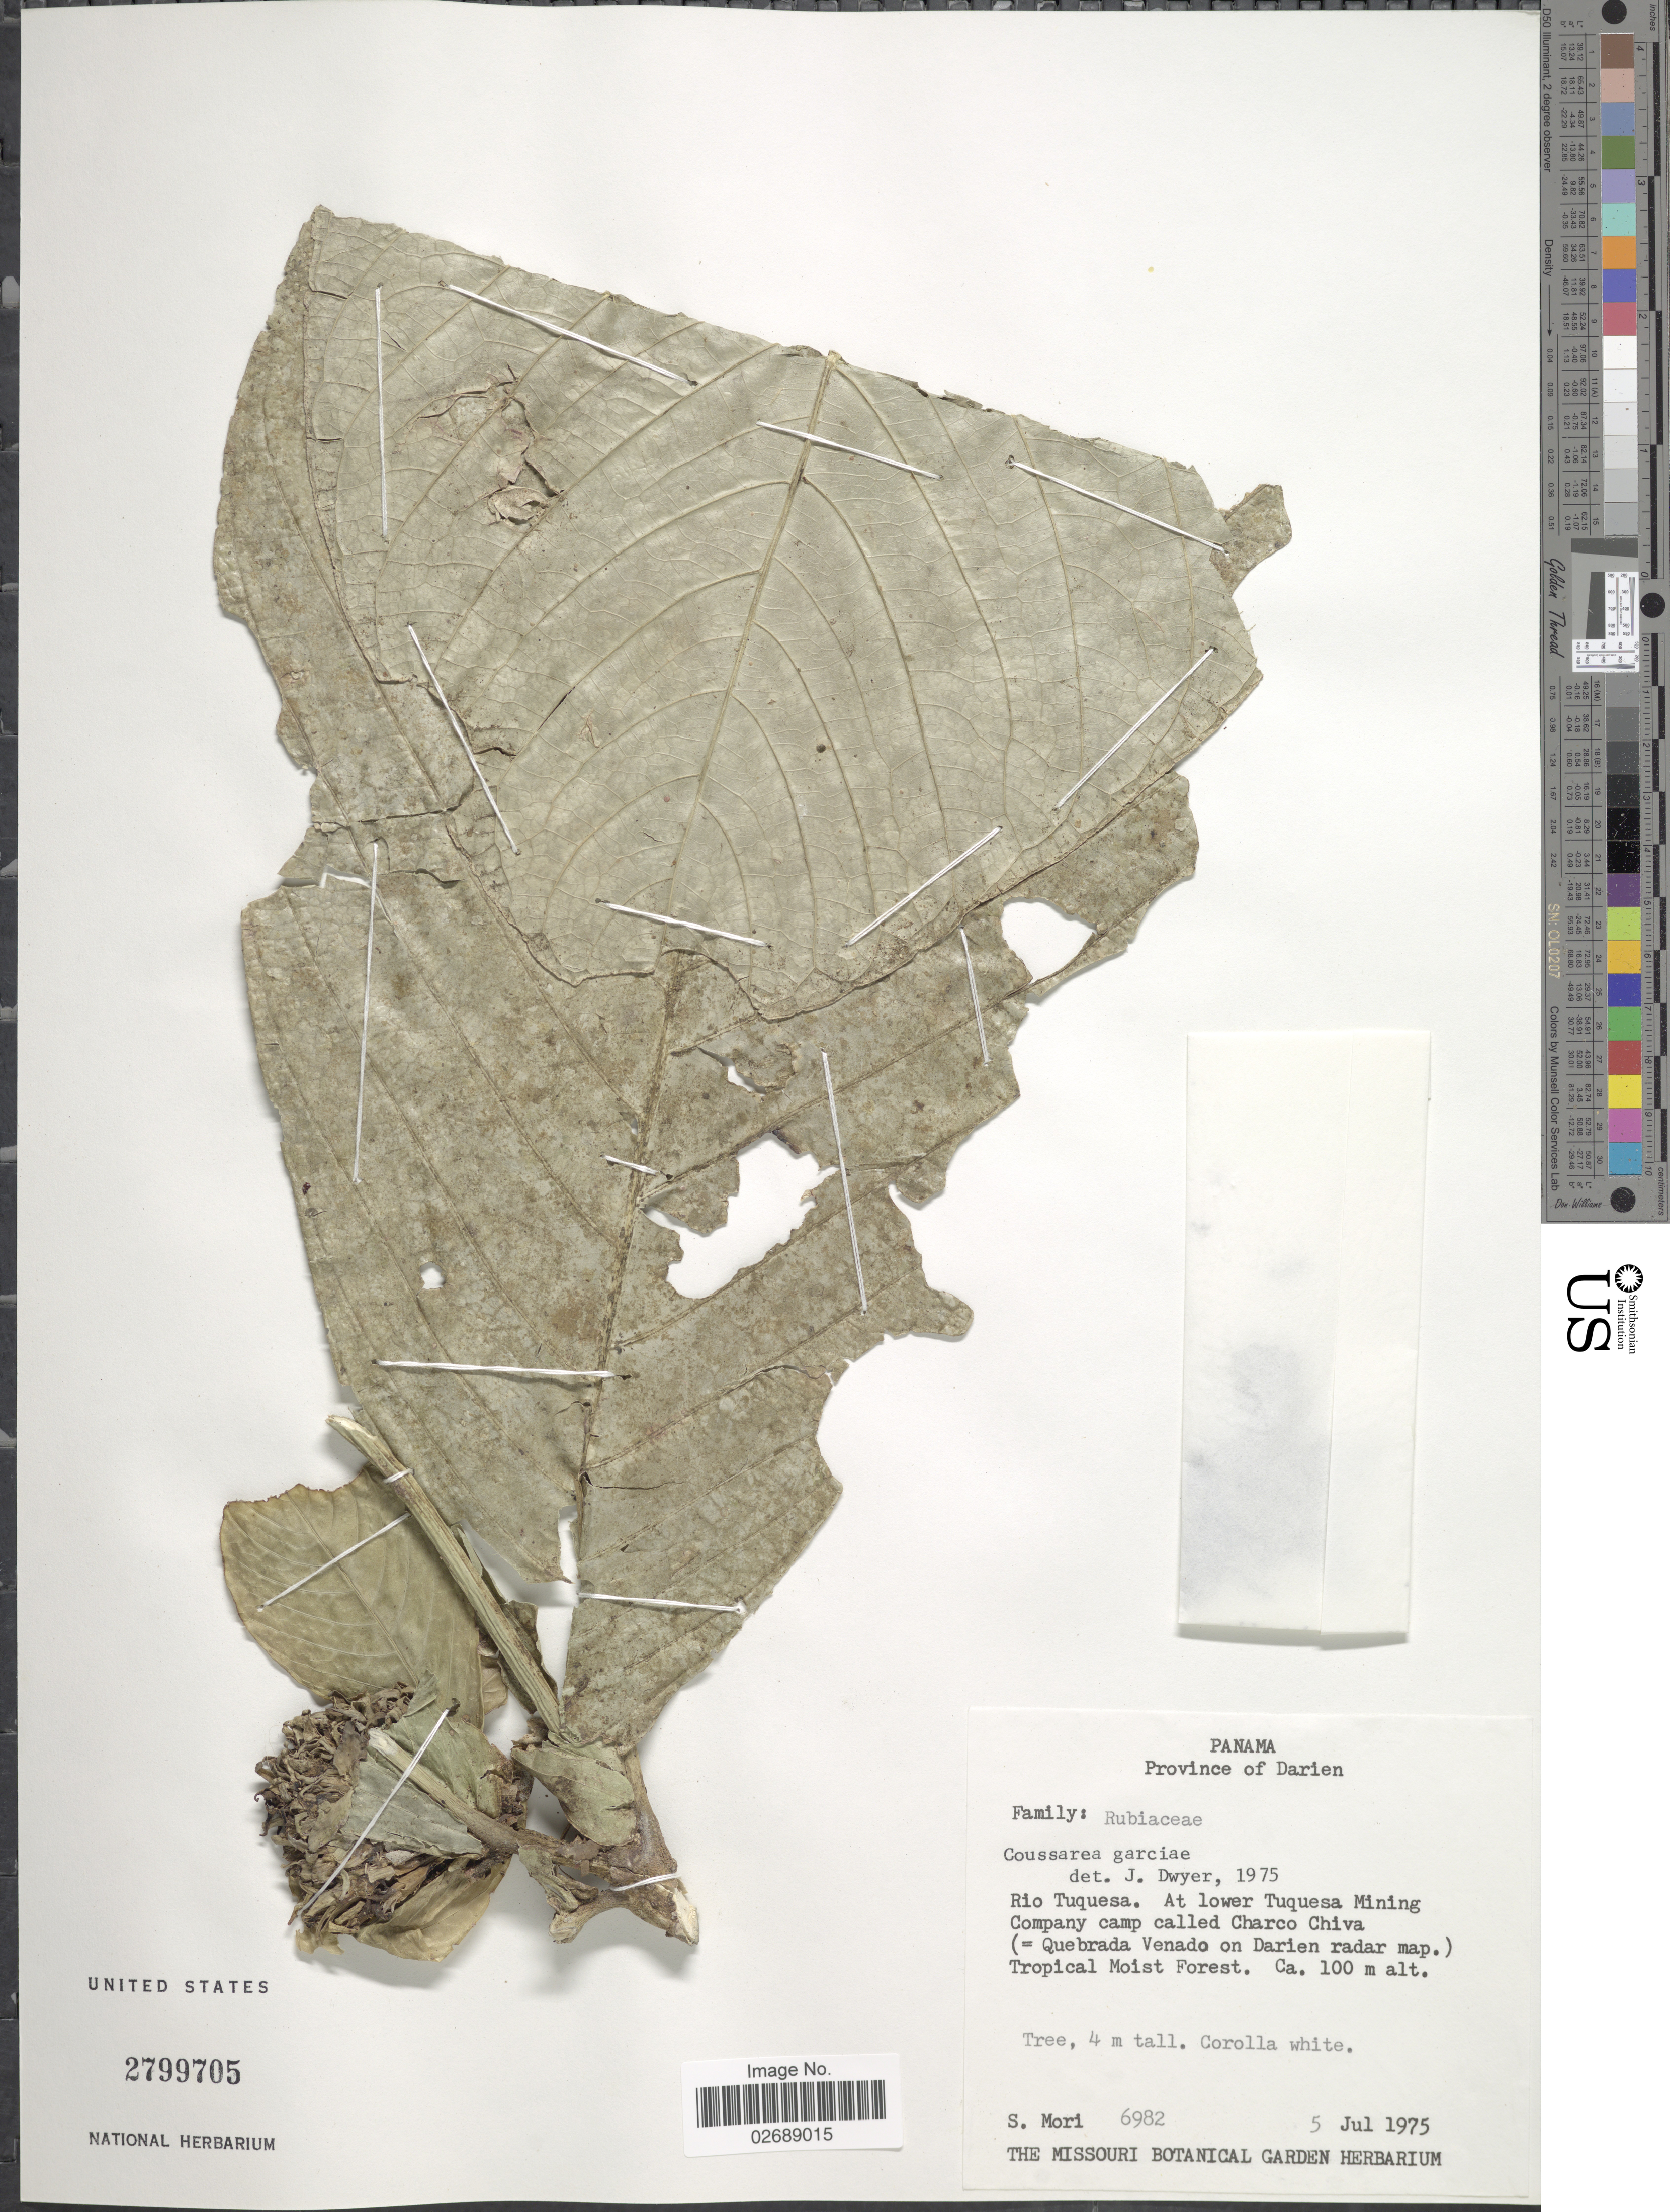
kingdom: Plantae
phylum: Tracheophyta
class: Magnoliopsida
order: Gentianales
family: Rubiaceae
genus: Coussarea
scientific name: Coussarea garciae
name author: Standl.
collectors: S. Mori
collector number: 6982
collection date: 1975-07-05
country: Panama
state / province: Darién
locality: Rio Tuquesa. At lower Tuquesa Mining Company camp called Charco Chiva (=Quebrada Venado on Darien radar map.) Tropical Moist Forest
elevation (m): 100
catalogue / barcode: US 2799705